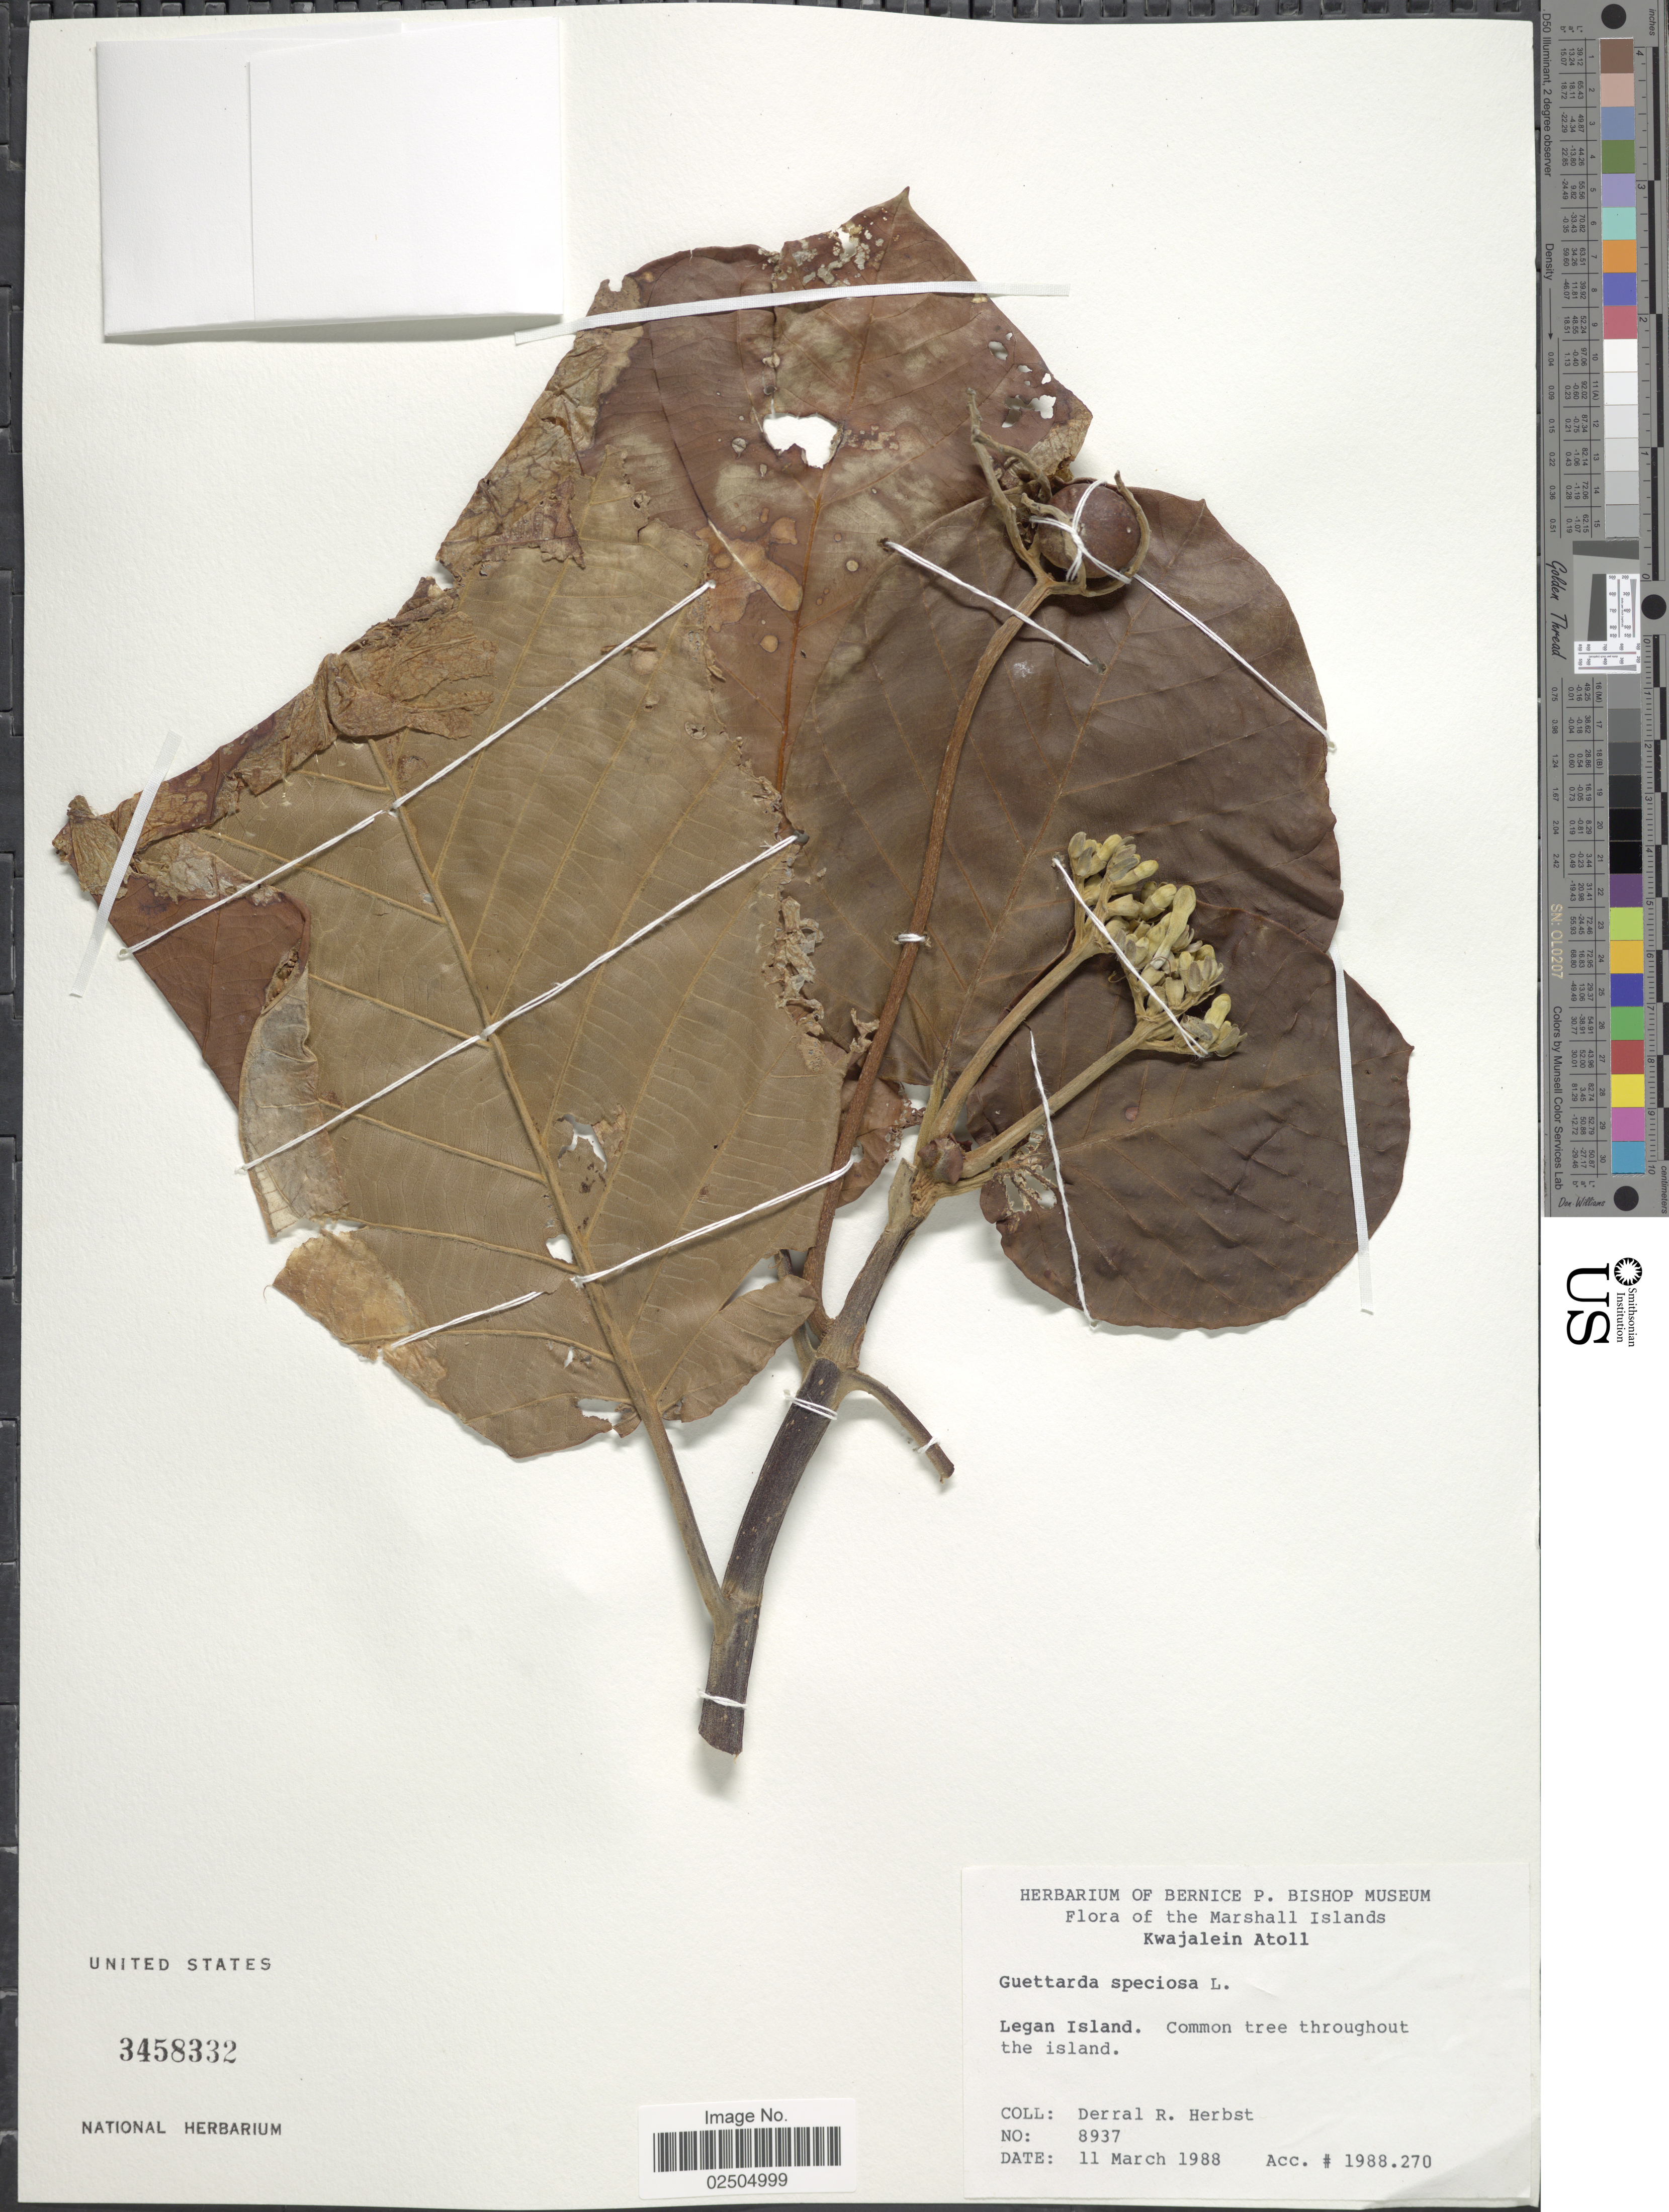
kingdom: Plantae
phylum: Tracheophyta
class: Magnoliopsida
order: Gentianales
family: Rubiaceae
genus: Guettarda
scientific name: Guettarda speciosa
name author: L.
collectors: D. R. Herbst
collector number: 8937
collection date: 1988-03-11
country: Marshall Islands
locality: The Marshall Islands, Kwajalein Atoll, Legan Island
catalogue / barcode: US 3458332